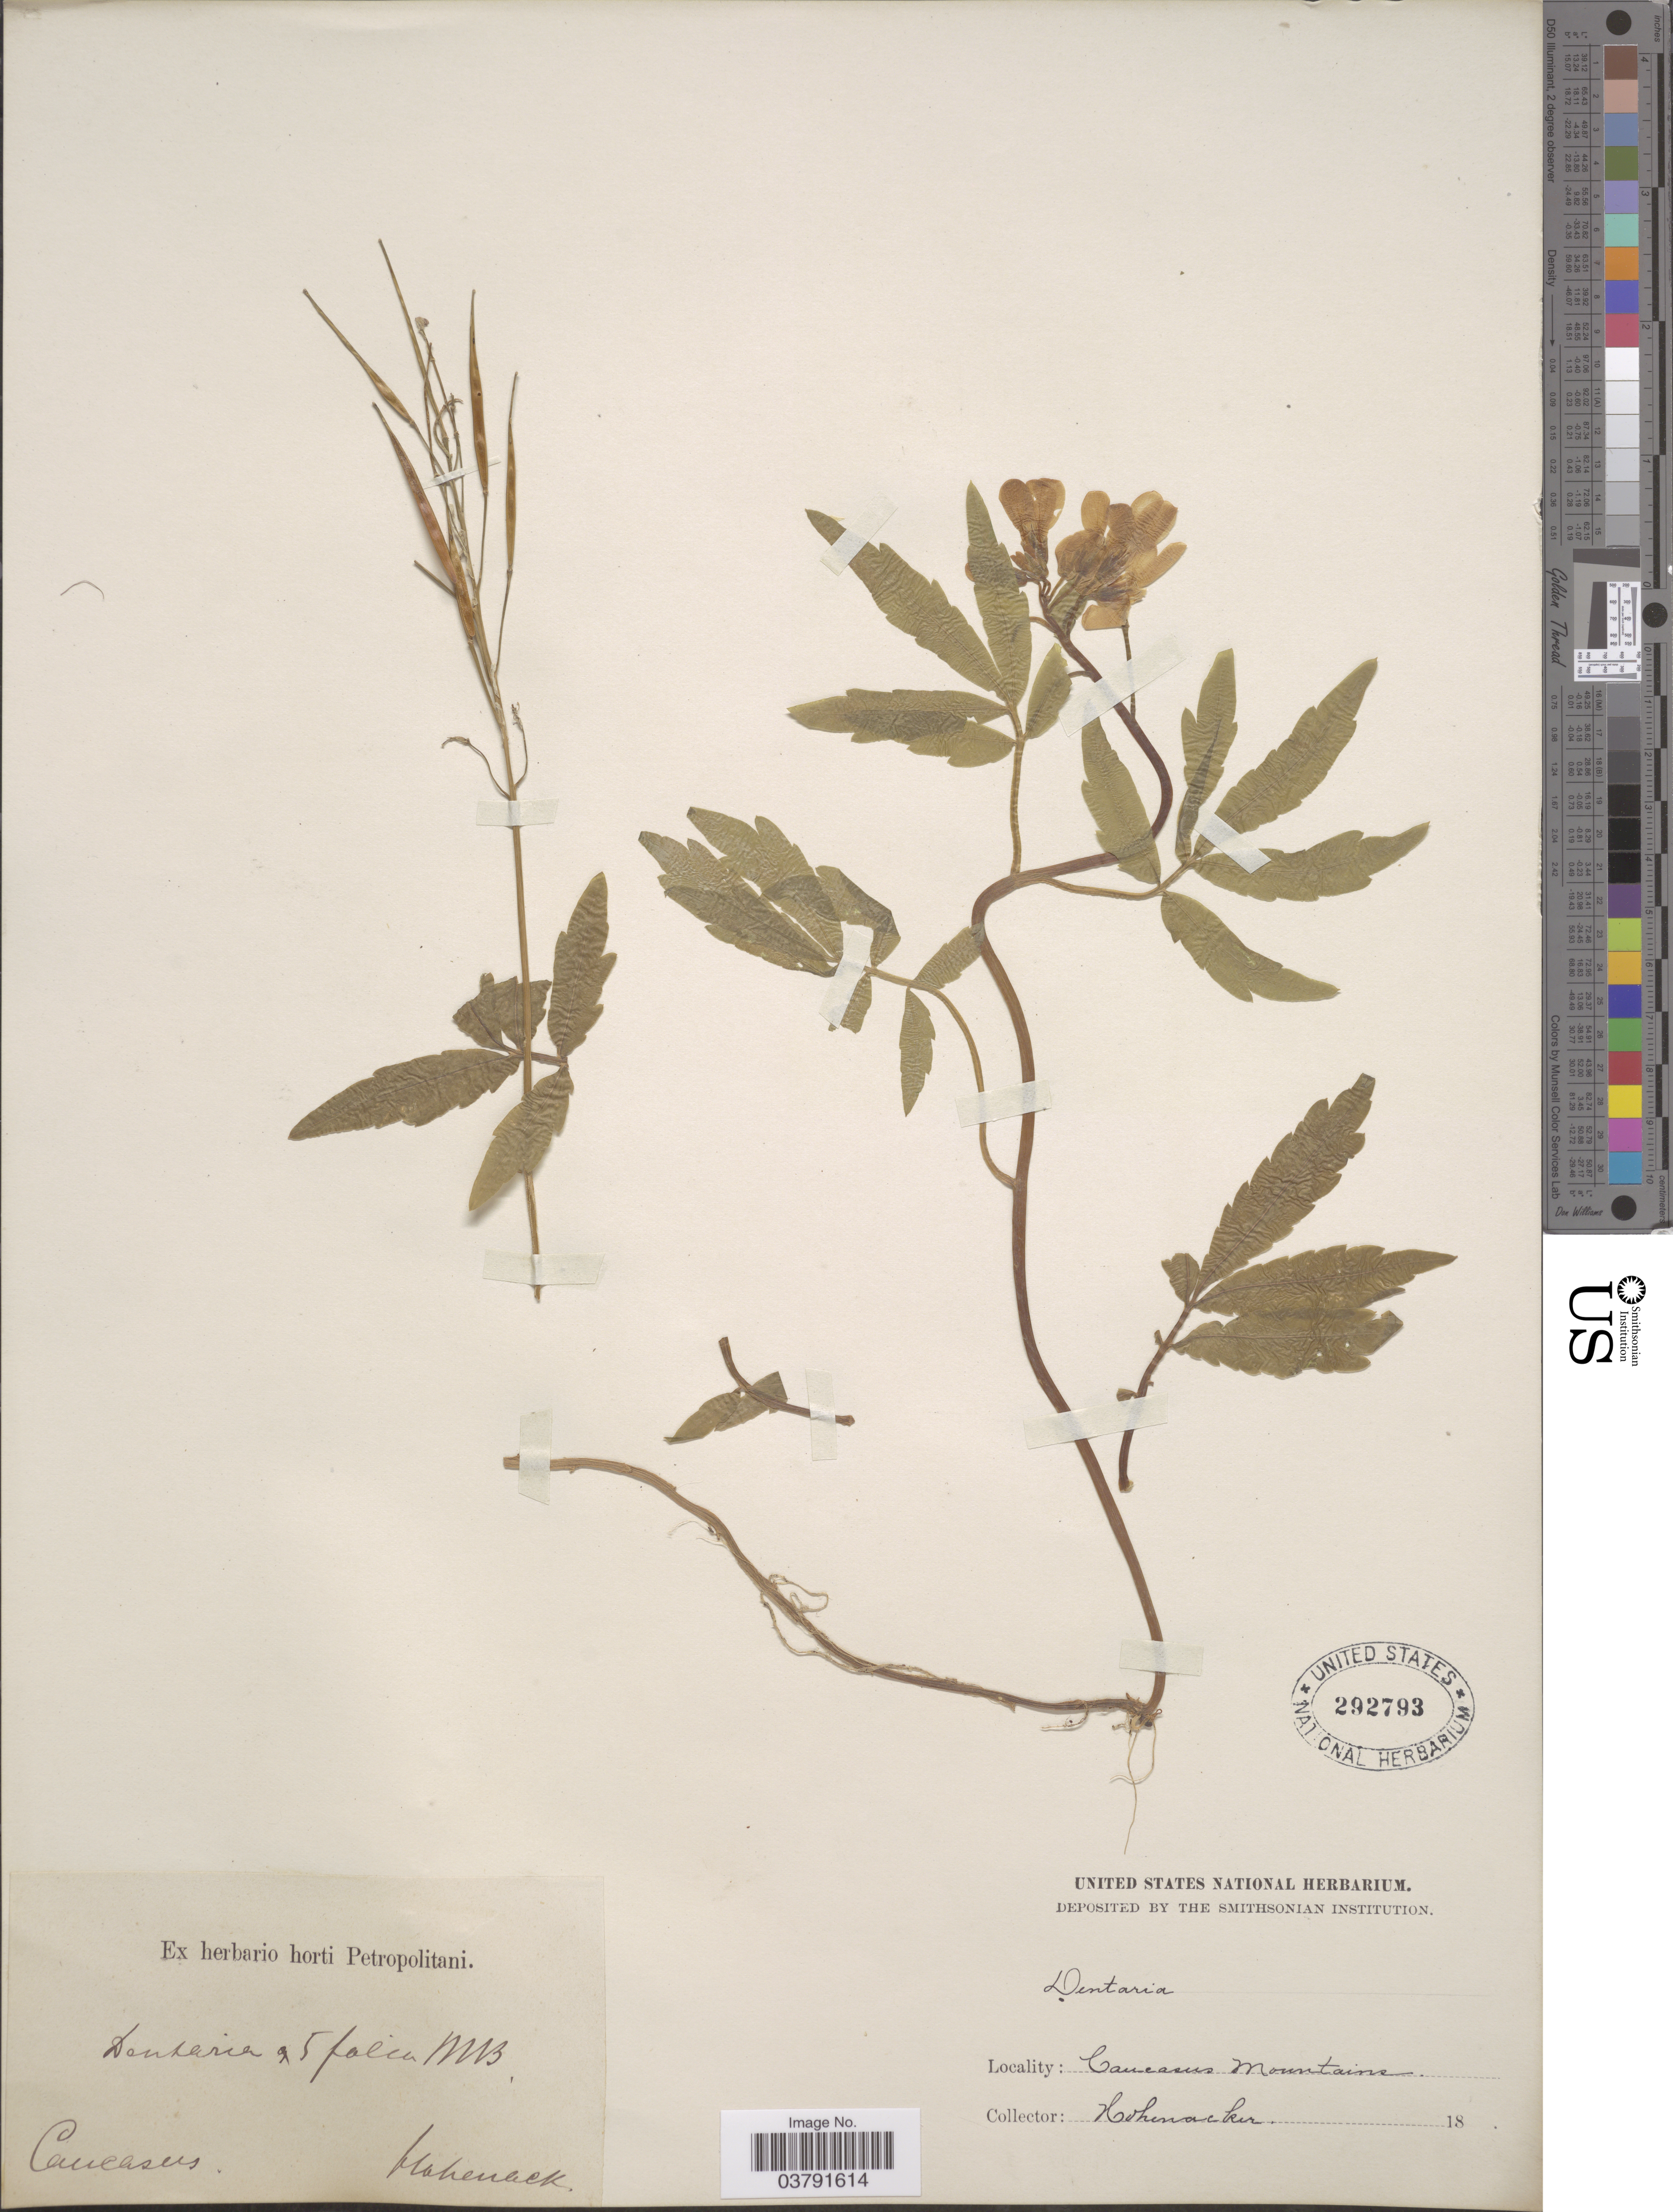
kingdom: Plantae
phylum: Tracheophyta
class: Magnoliopsida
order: Brassicales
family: Brassicaceae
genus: Dentaria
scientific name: Dentaria sp.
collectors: Hohenacker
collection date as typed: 18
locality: Caucasus. Caucasus Mountains.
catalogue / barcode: US 292793